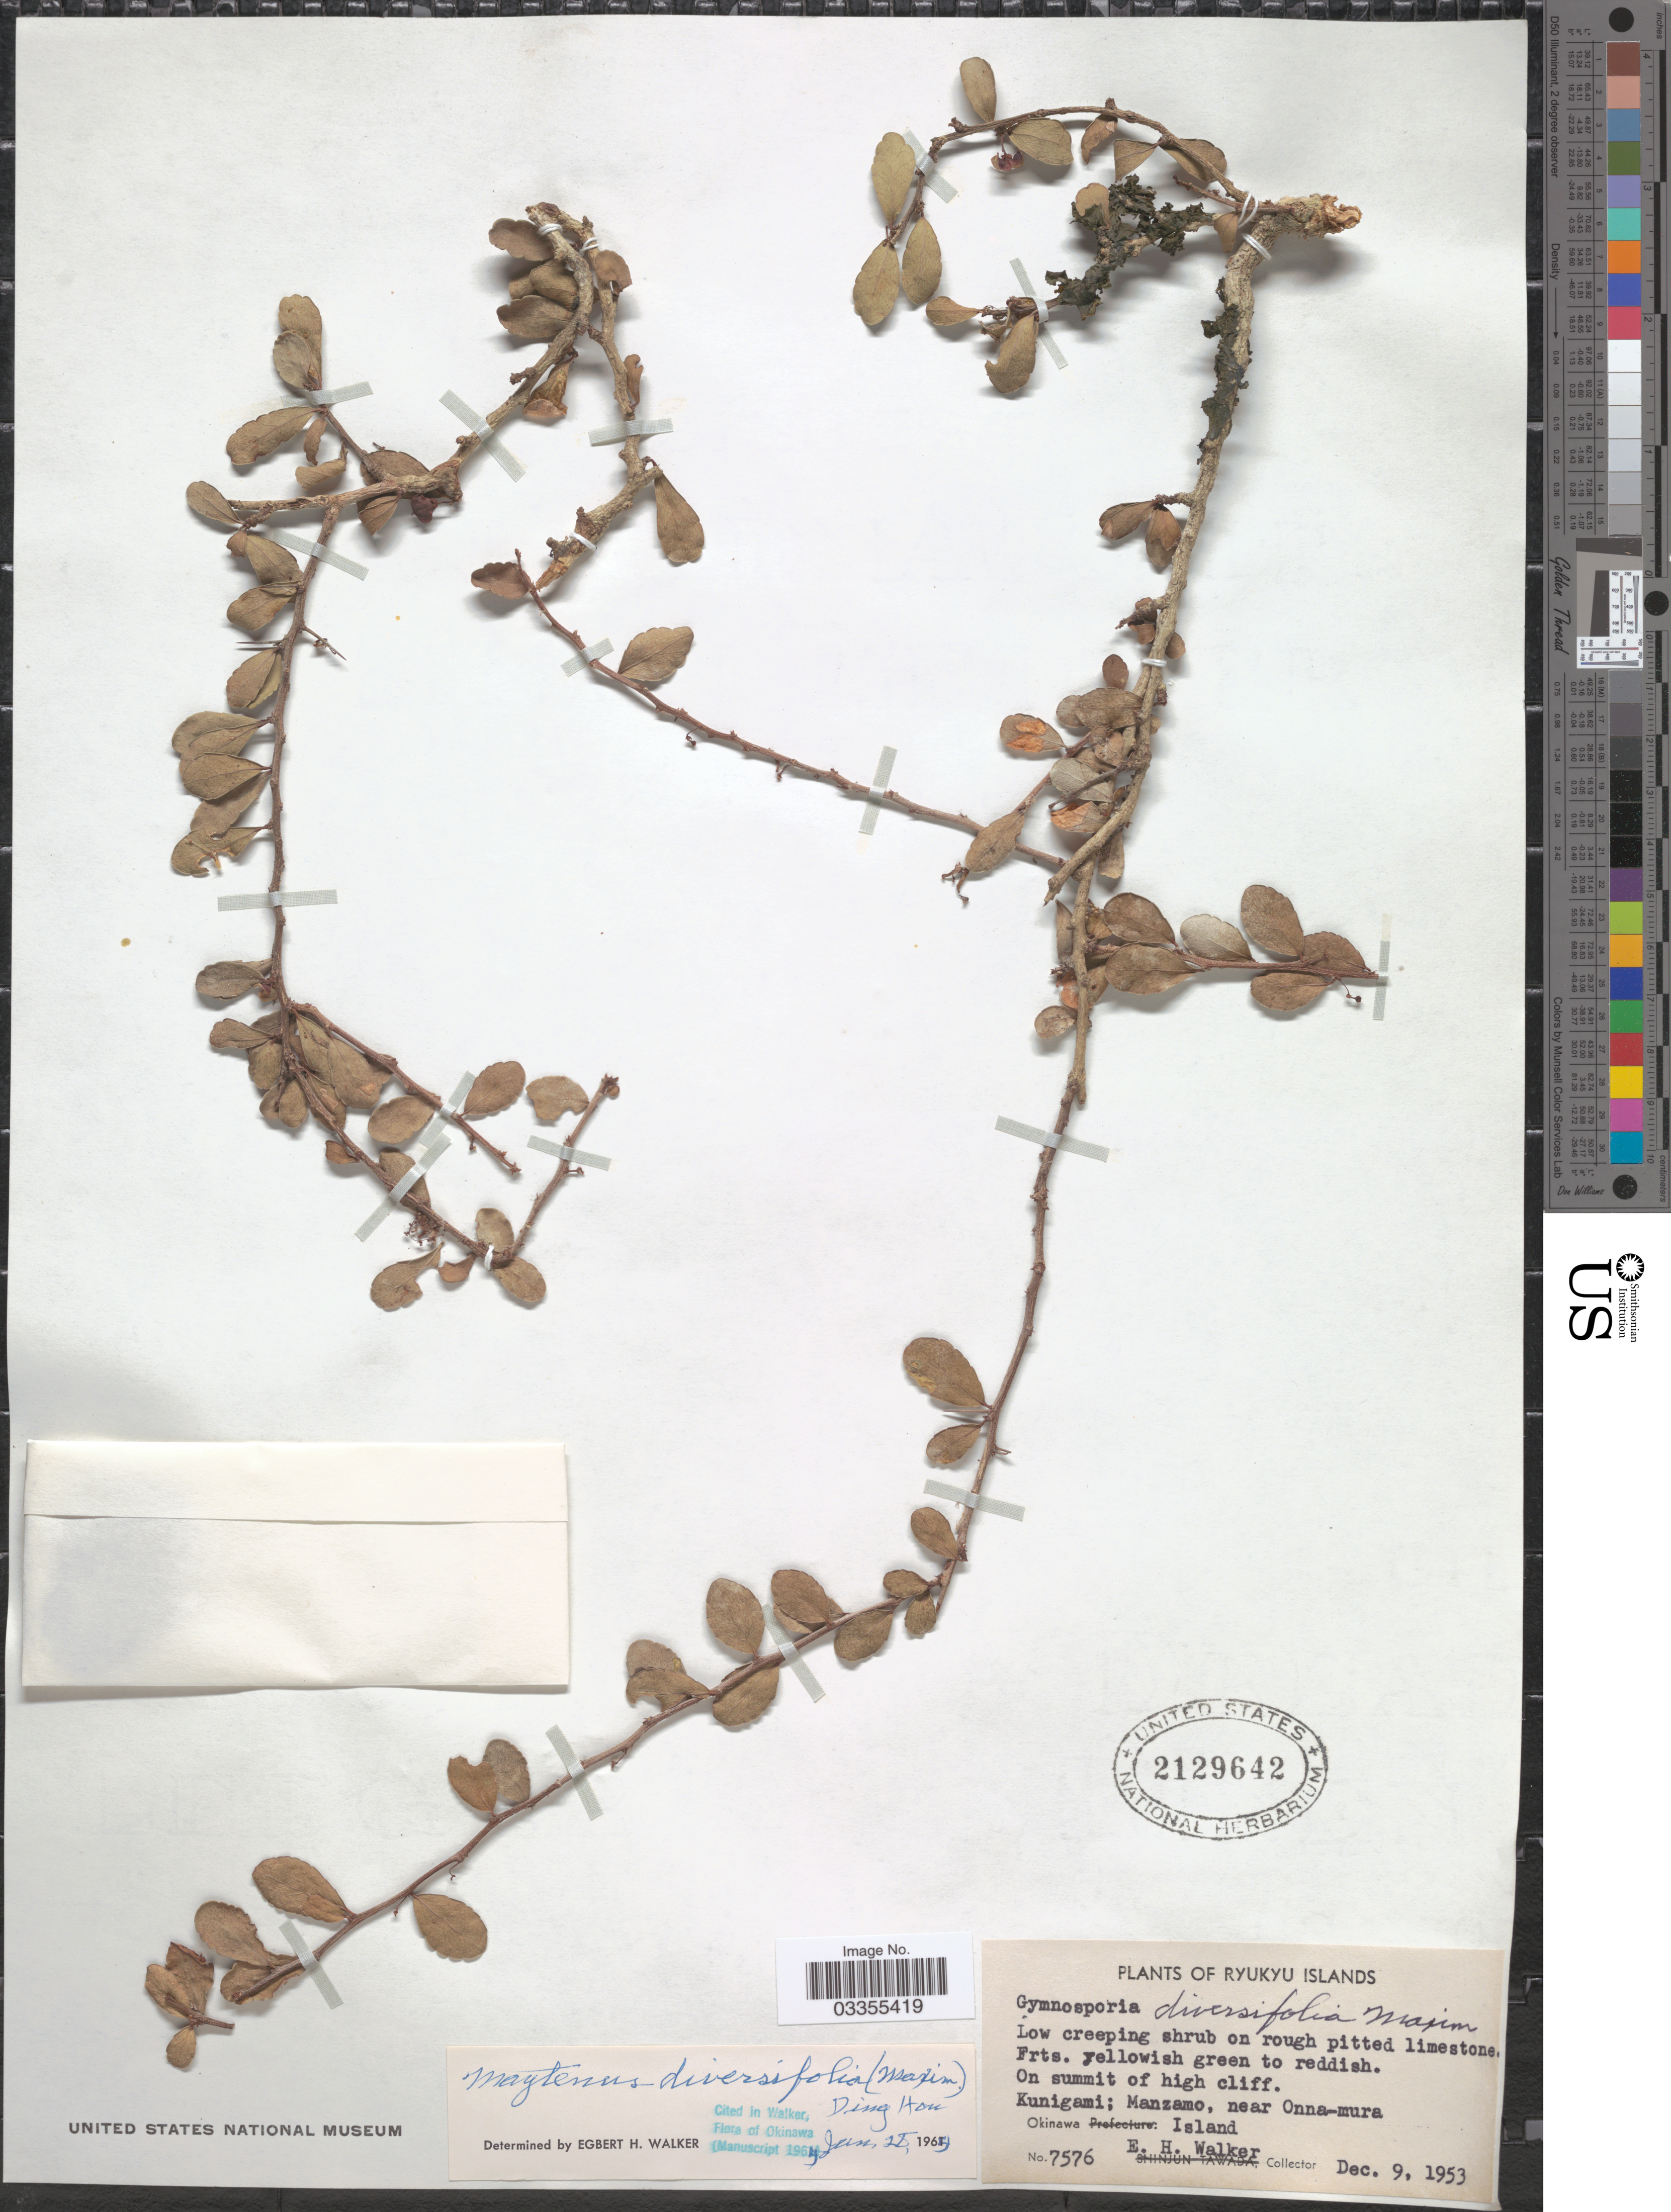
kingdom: Plantae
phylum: Tracheophyta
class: Magnoliopsida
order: Celastrales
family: Celastraceae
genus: Gymnosporia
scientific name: Gymnosporia diversifolia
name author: Maxim.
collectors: E. H. Walker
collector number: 7576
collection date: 1953-12-09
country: Japan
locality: Kunigami; Manzamo, near Onna-mura. Okinawa Island.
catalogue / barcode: US 2129642